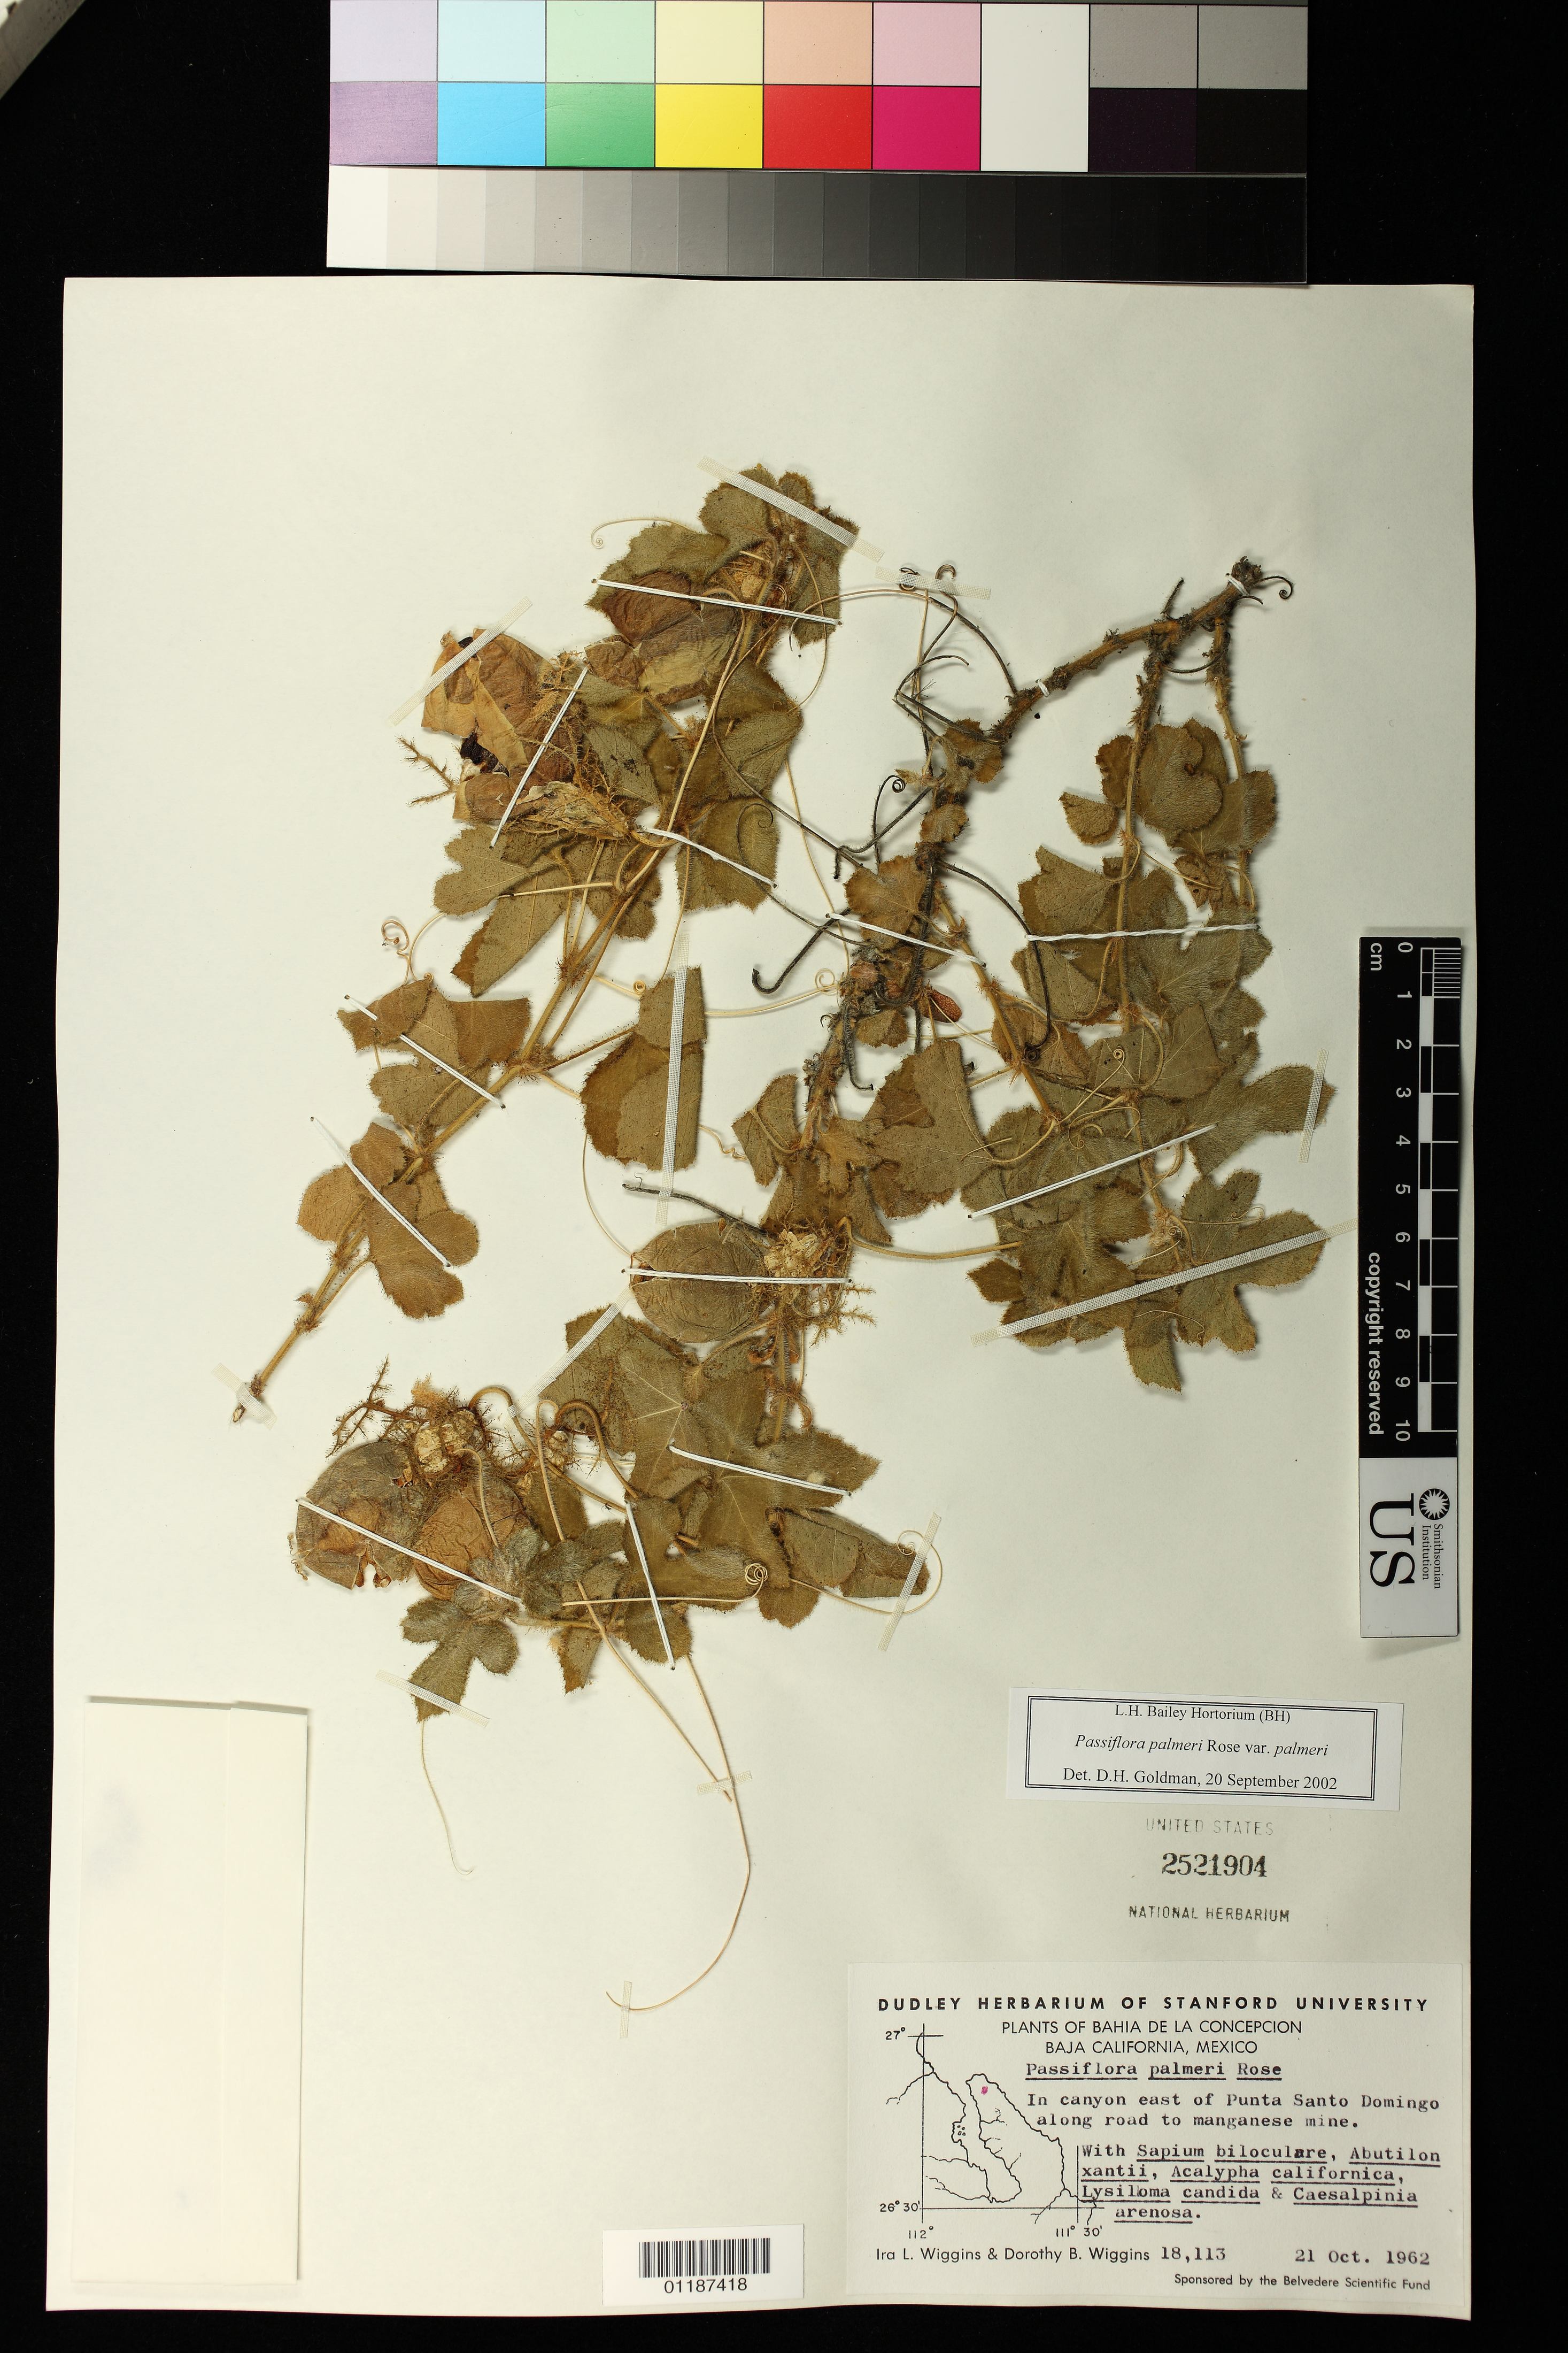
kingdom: Plantae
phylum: Tracheophyta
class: Magnoliopsida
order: Malpighiales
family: Passifloraceae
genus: Passiflora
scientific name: Passiflora palmeri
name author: Rose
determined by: Svoboda, H. T.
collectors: I. L. Wiggins & D. B. Wiggins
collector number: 18113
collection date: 1962-10-21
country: Mexico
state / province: Baja California Sur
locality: In canyon east of Punta Santo Domingo along road to manganese mine.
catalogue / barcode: US 2521904